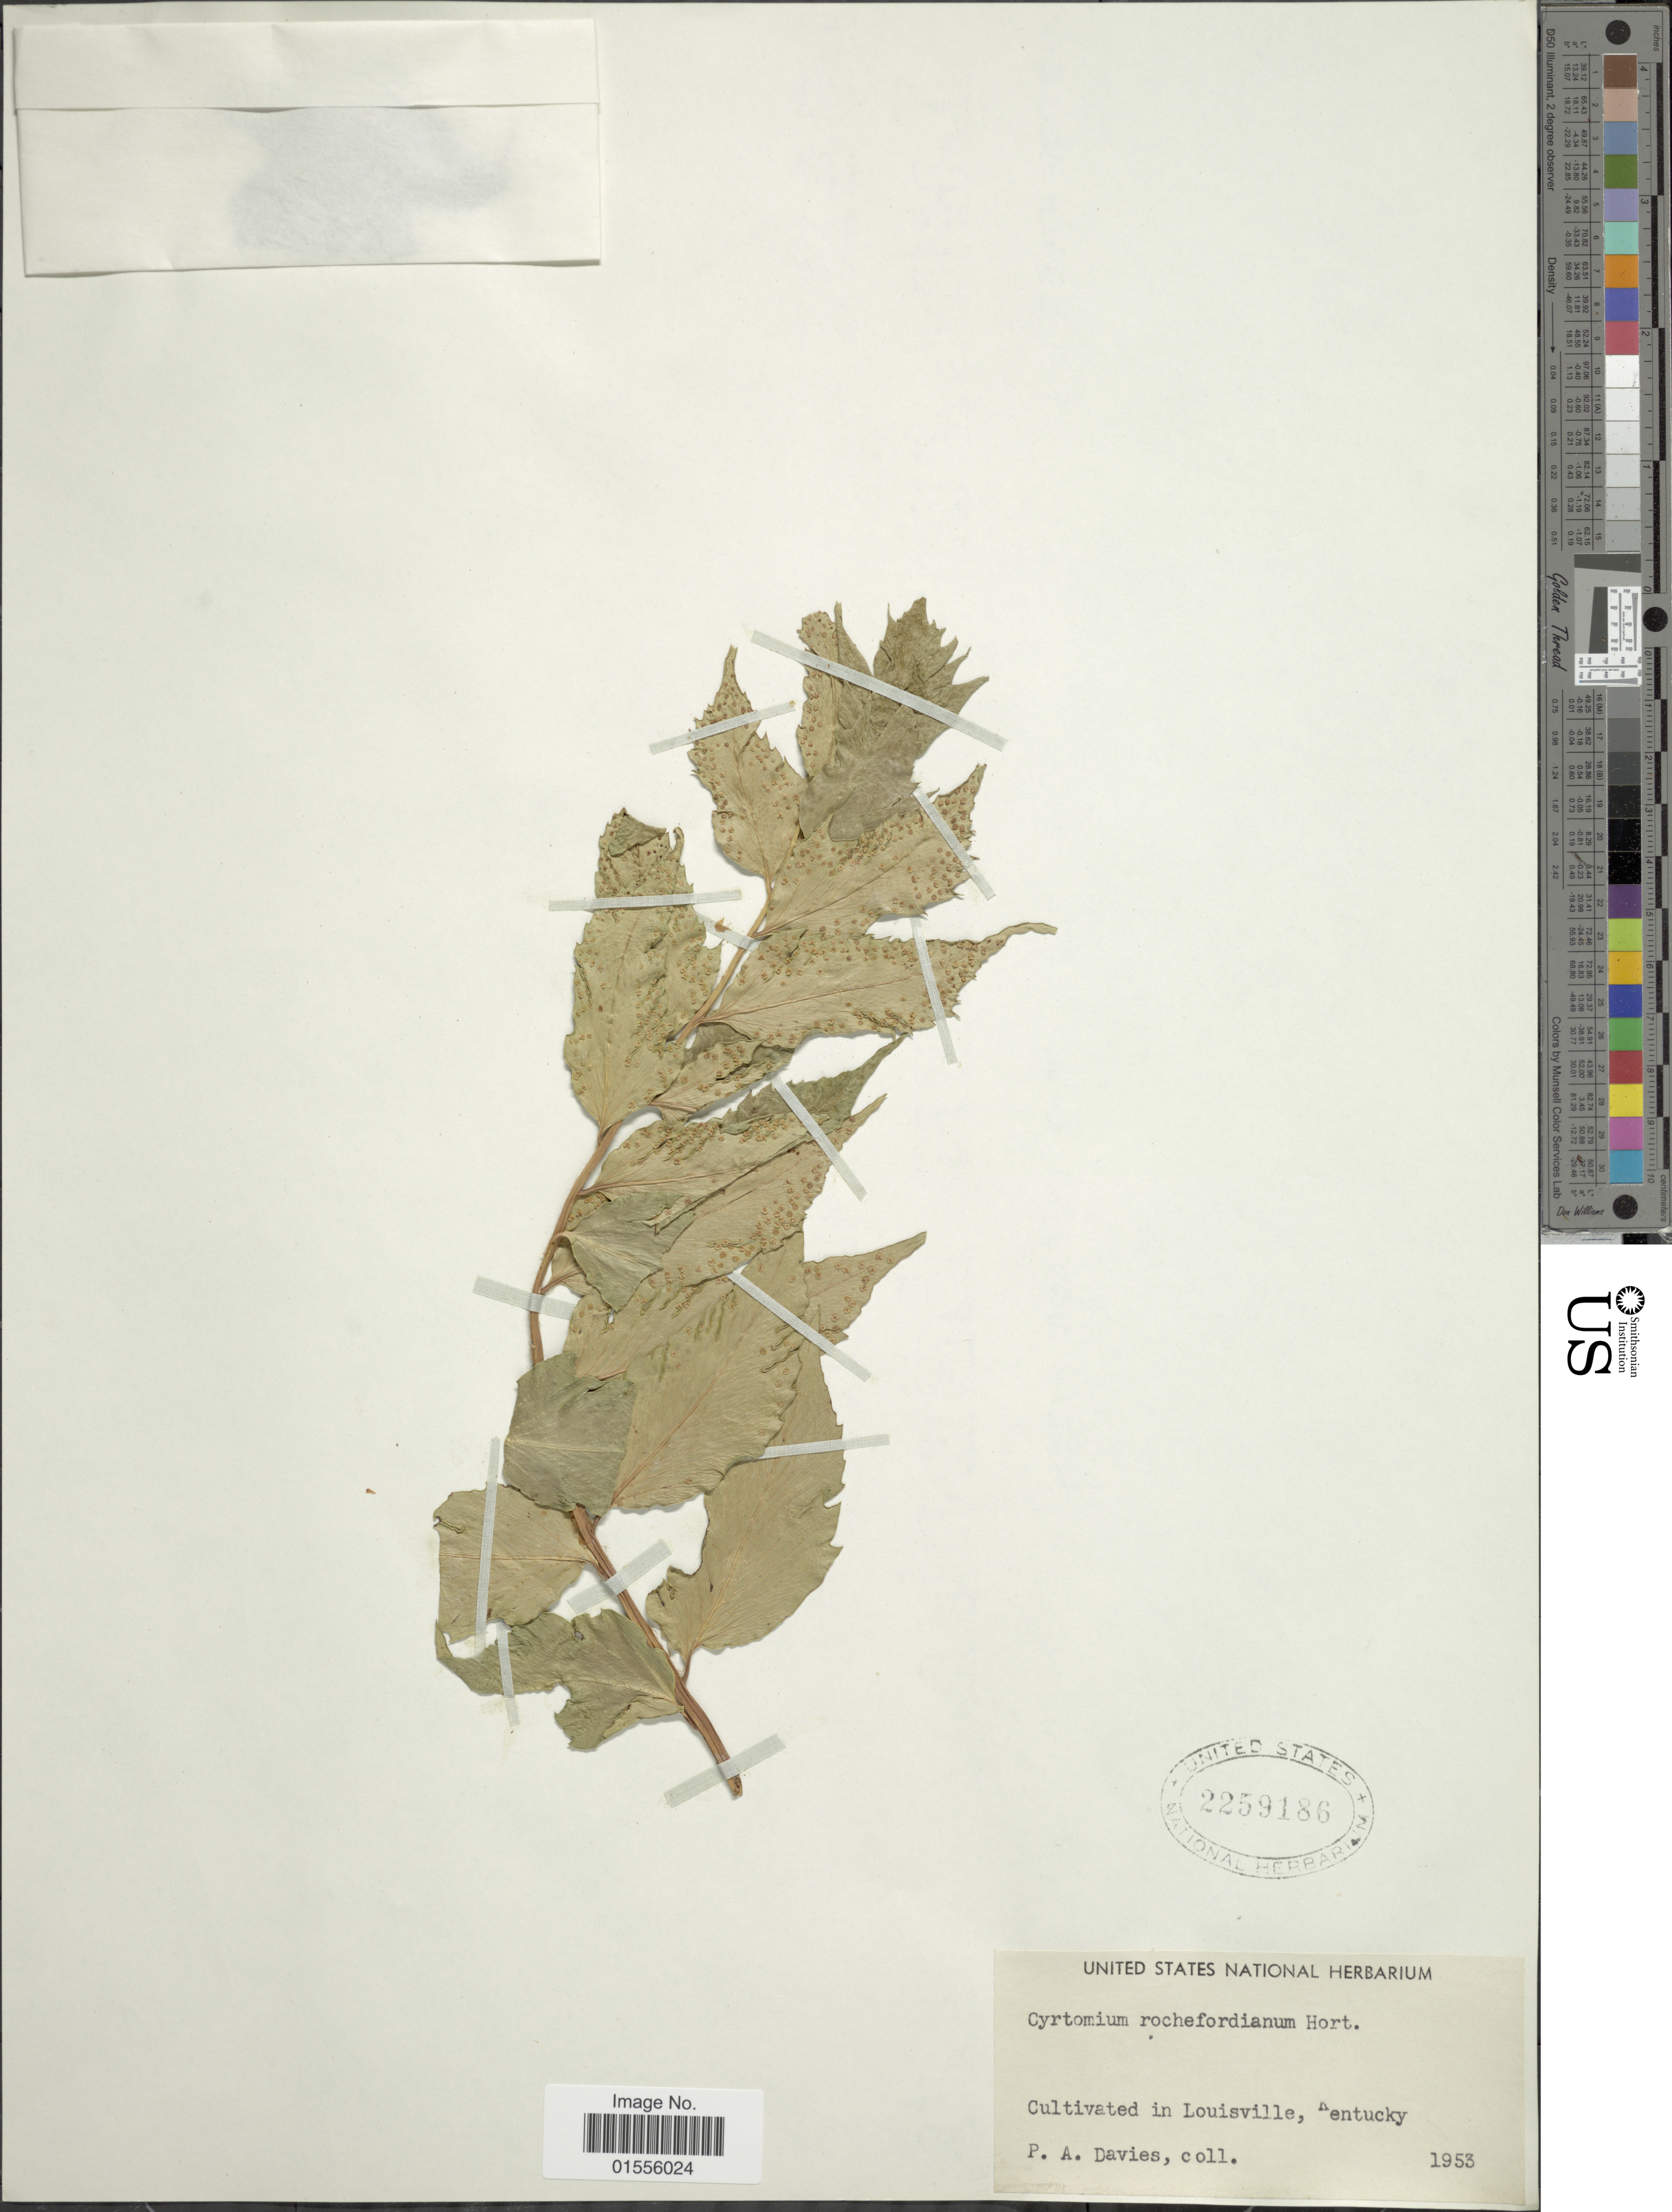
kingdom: Plantae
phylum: Tracheophyta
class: Polypodiopsida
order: Polypodiales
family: Dryopteridaceae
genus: Cyrtomium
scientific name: Cyrtomium falcatum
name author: (L. f.) C. Presl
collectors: P. Davies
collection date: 1953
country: United States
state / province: Kentucky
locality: Cultivated in Louisville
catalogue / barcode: US 2259186